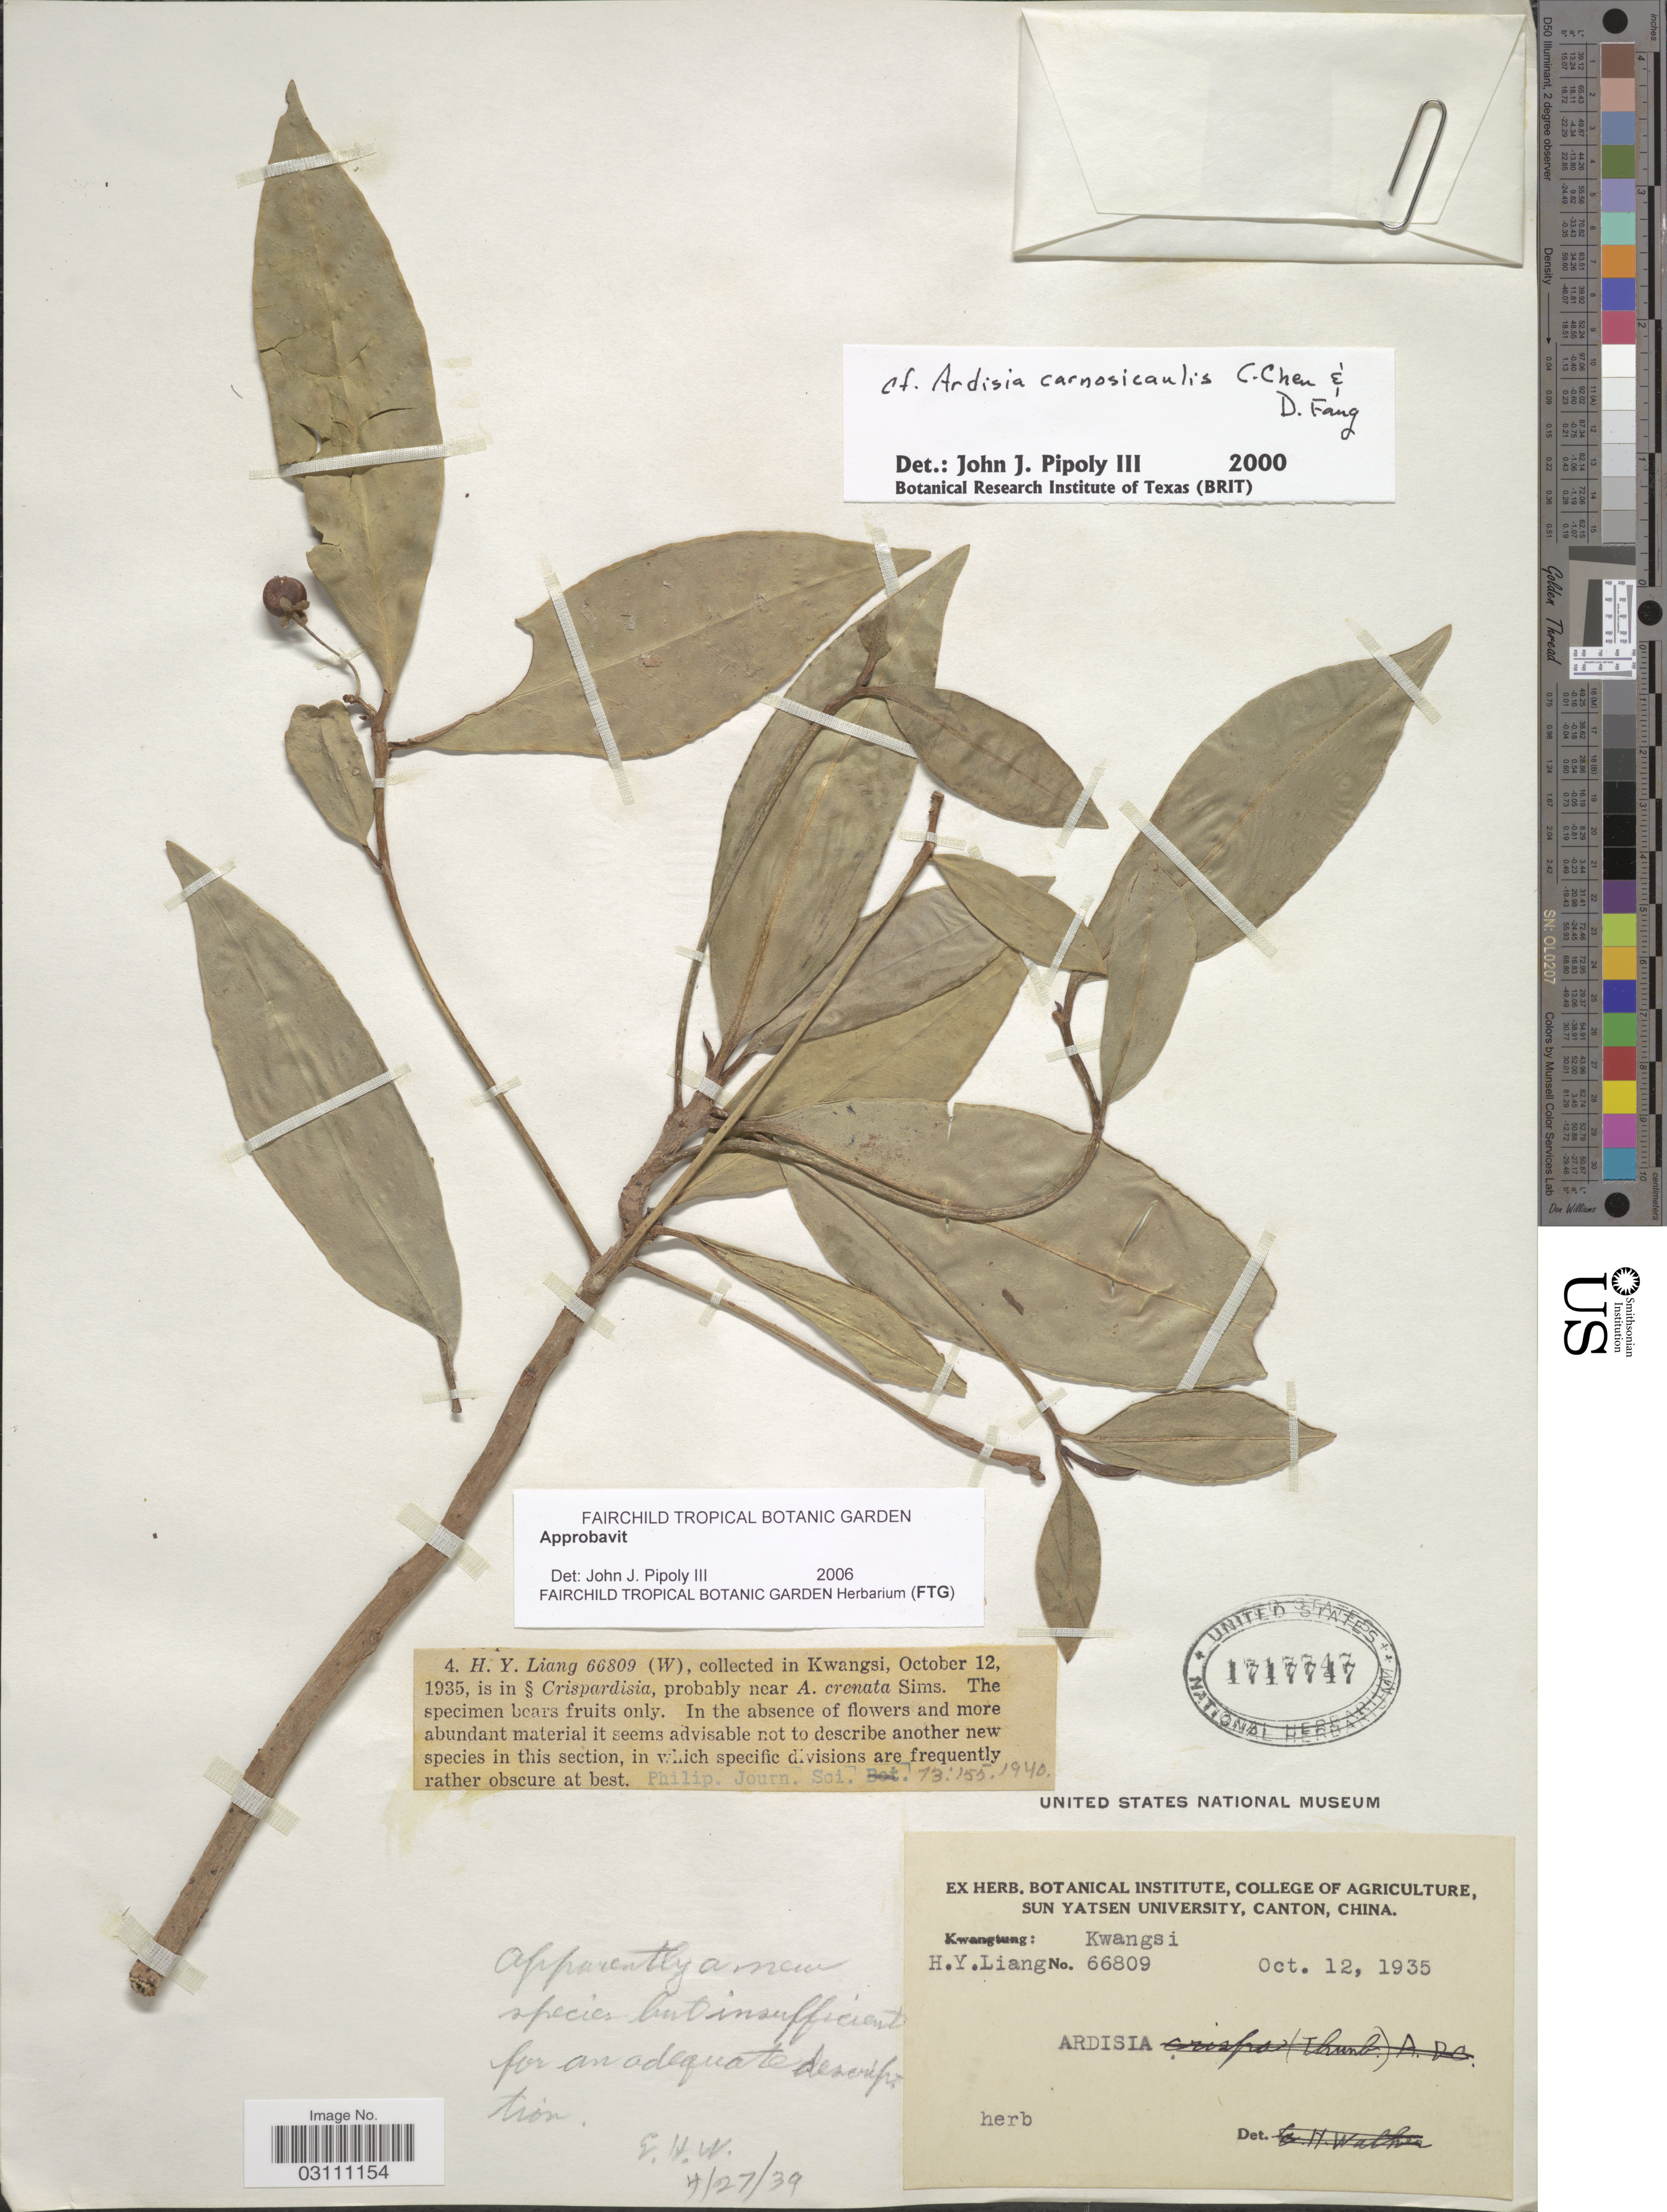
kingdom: Plantae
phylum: Tracheophyta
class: Magnoliopsida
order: Ericales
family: Primulaceae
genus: Ardisia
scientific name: Ardisia carnosicaulis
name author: C. Chen & D. Fang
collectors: H. Y. Liang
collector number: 66809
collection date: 1935-10-12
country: China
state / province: Guangxi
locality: Kwangsi.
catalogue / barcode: US 1717747